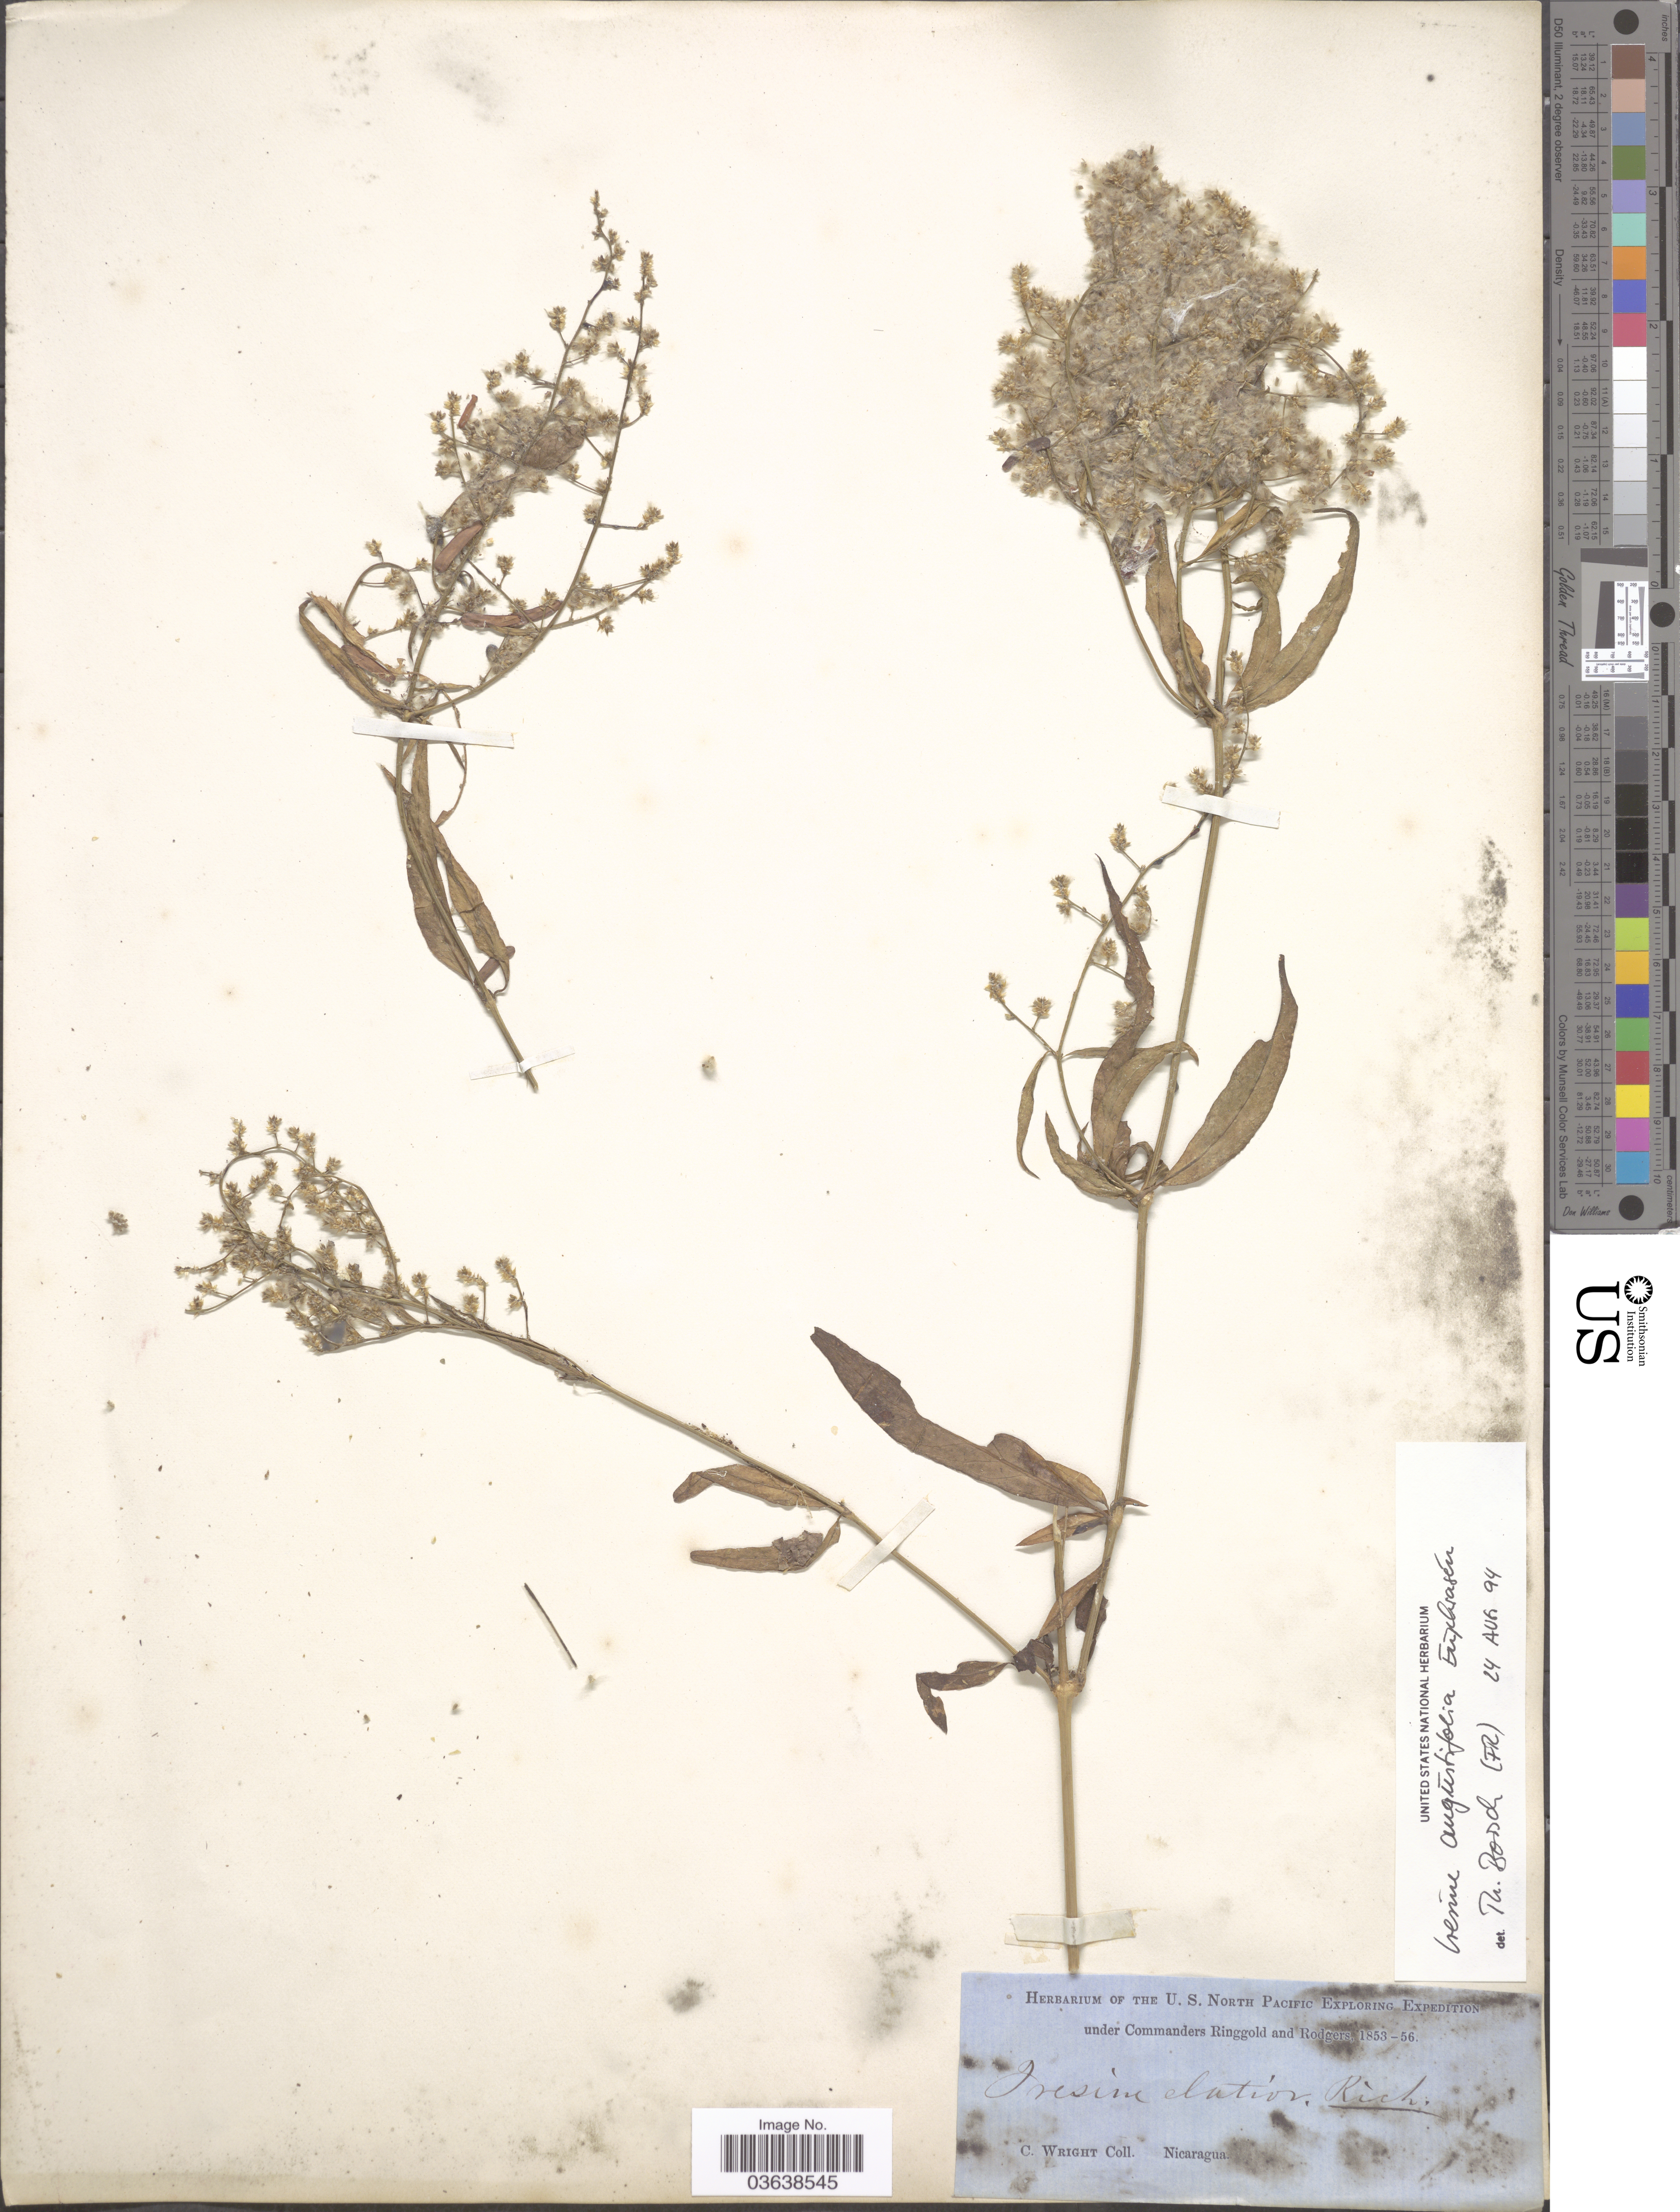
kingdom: Plantae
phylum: Tracheophyta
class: Magnoliopsida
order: Caryophyllales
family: Amaranthaceae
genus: Iresine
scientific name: Iresine angustifolia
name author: Euphrasén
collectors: C. Wright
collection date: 1853/1856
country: Nicaragua